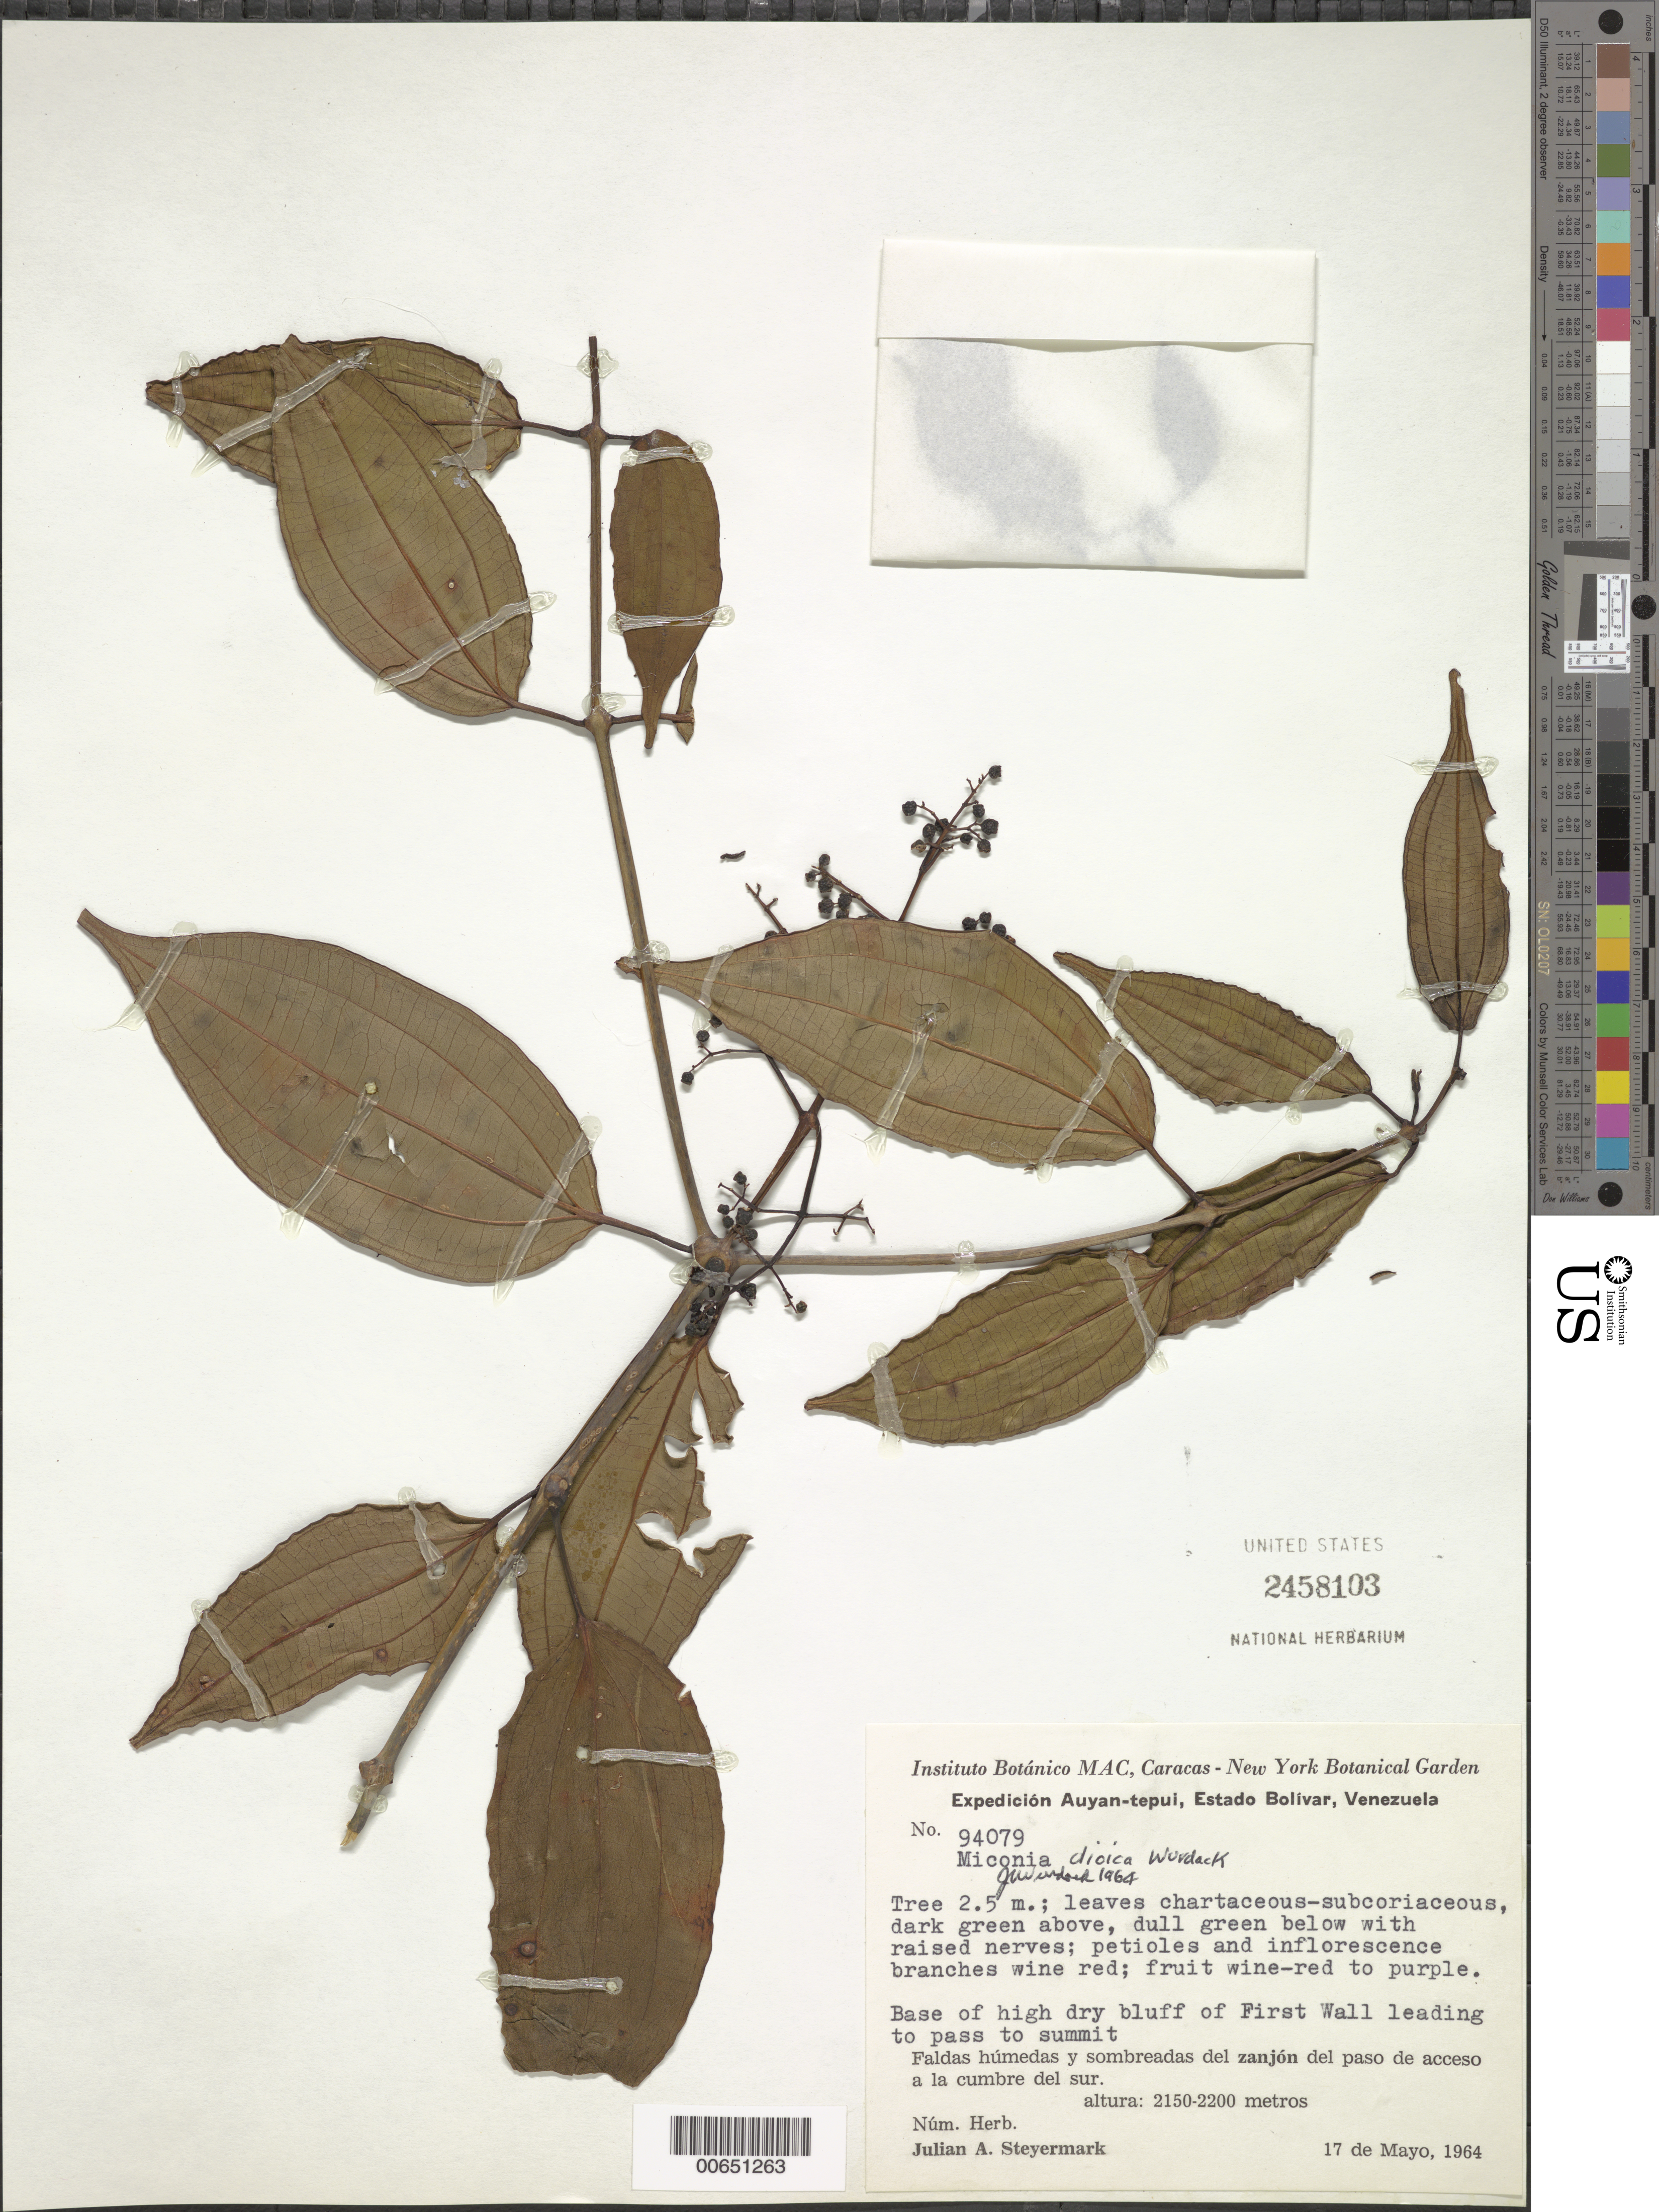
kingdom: Plantae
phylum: Tracheophyta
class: Magnoliopsida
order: Myrtales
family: Melastomataceae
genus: Miconia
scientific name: Miconia dioica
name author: Wurdack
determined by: Wurdack, John J., (US), US (UNITED STATES)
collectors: J. Steyermark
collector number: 94079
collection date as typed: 17-May-64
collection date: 1964-05-17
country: Venezuela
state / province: Bolívar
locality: Auyan-tepuí; base of bluff of First Wall leading to pass to summit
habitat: Base of high dry bluff; faldas húmedas y sombreadas del zanjon del paso de acceso a la cumbre del sur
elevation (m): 2150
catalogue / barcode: US 2458103